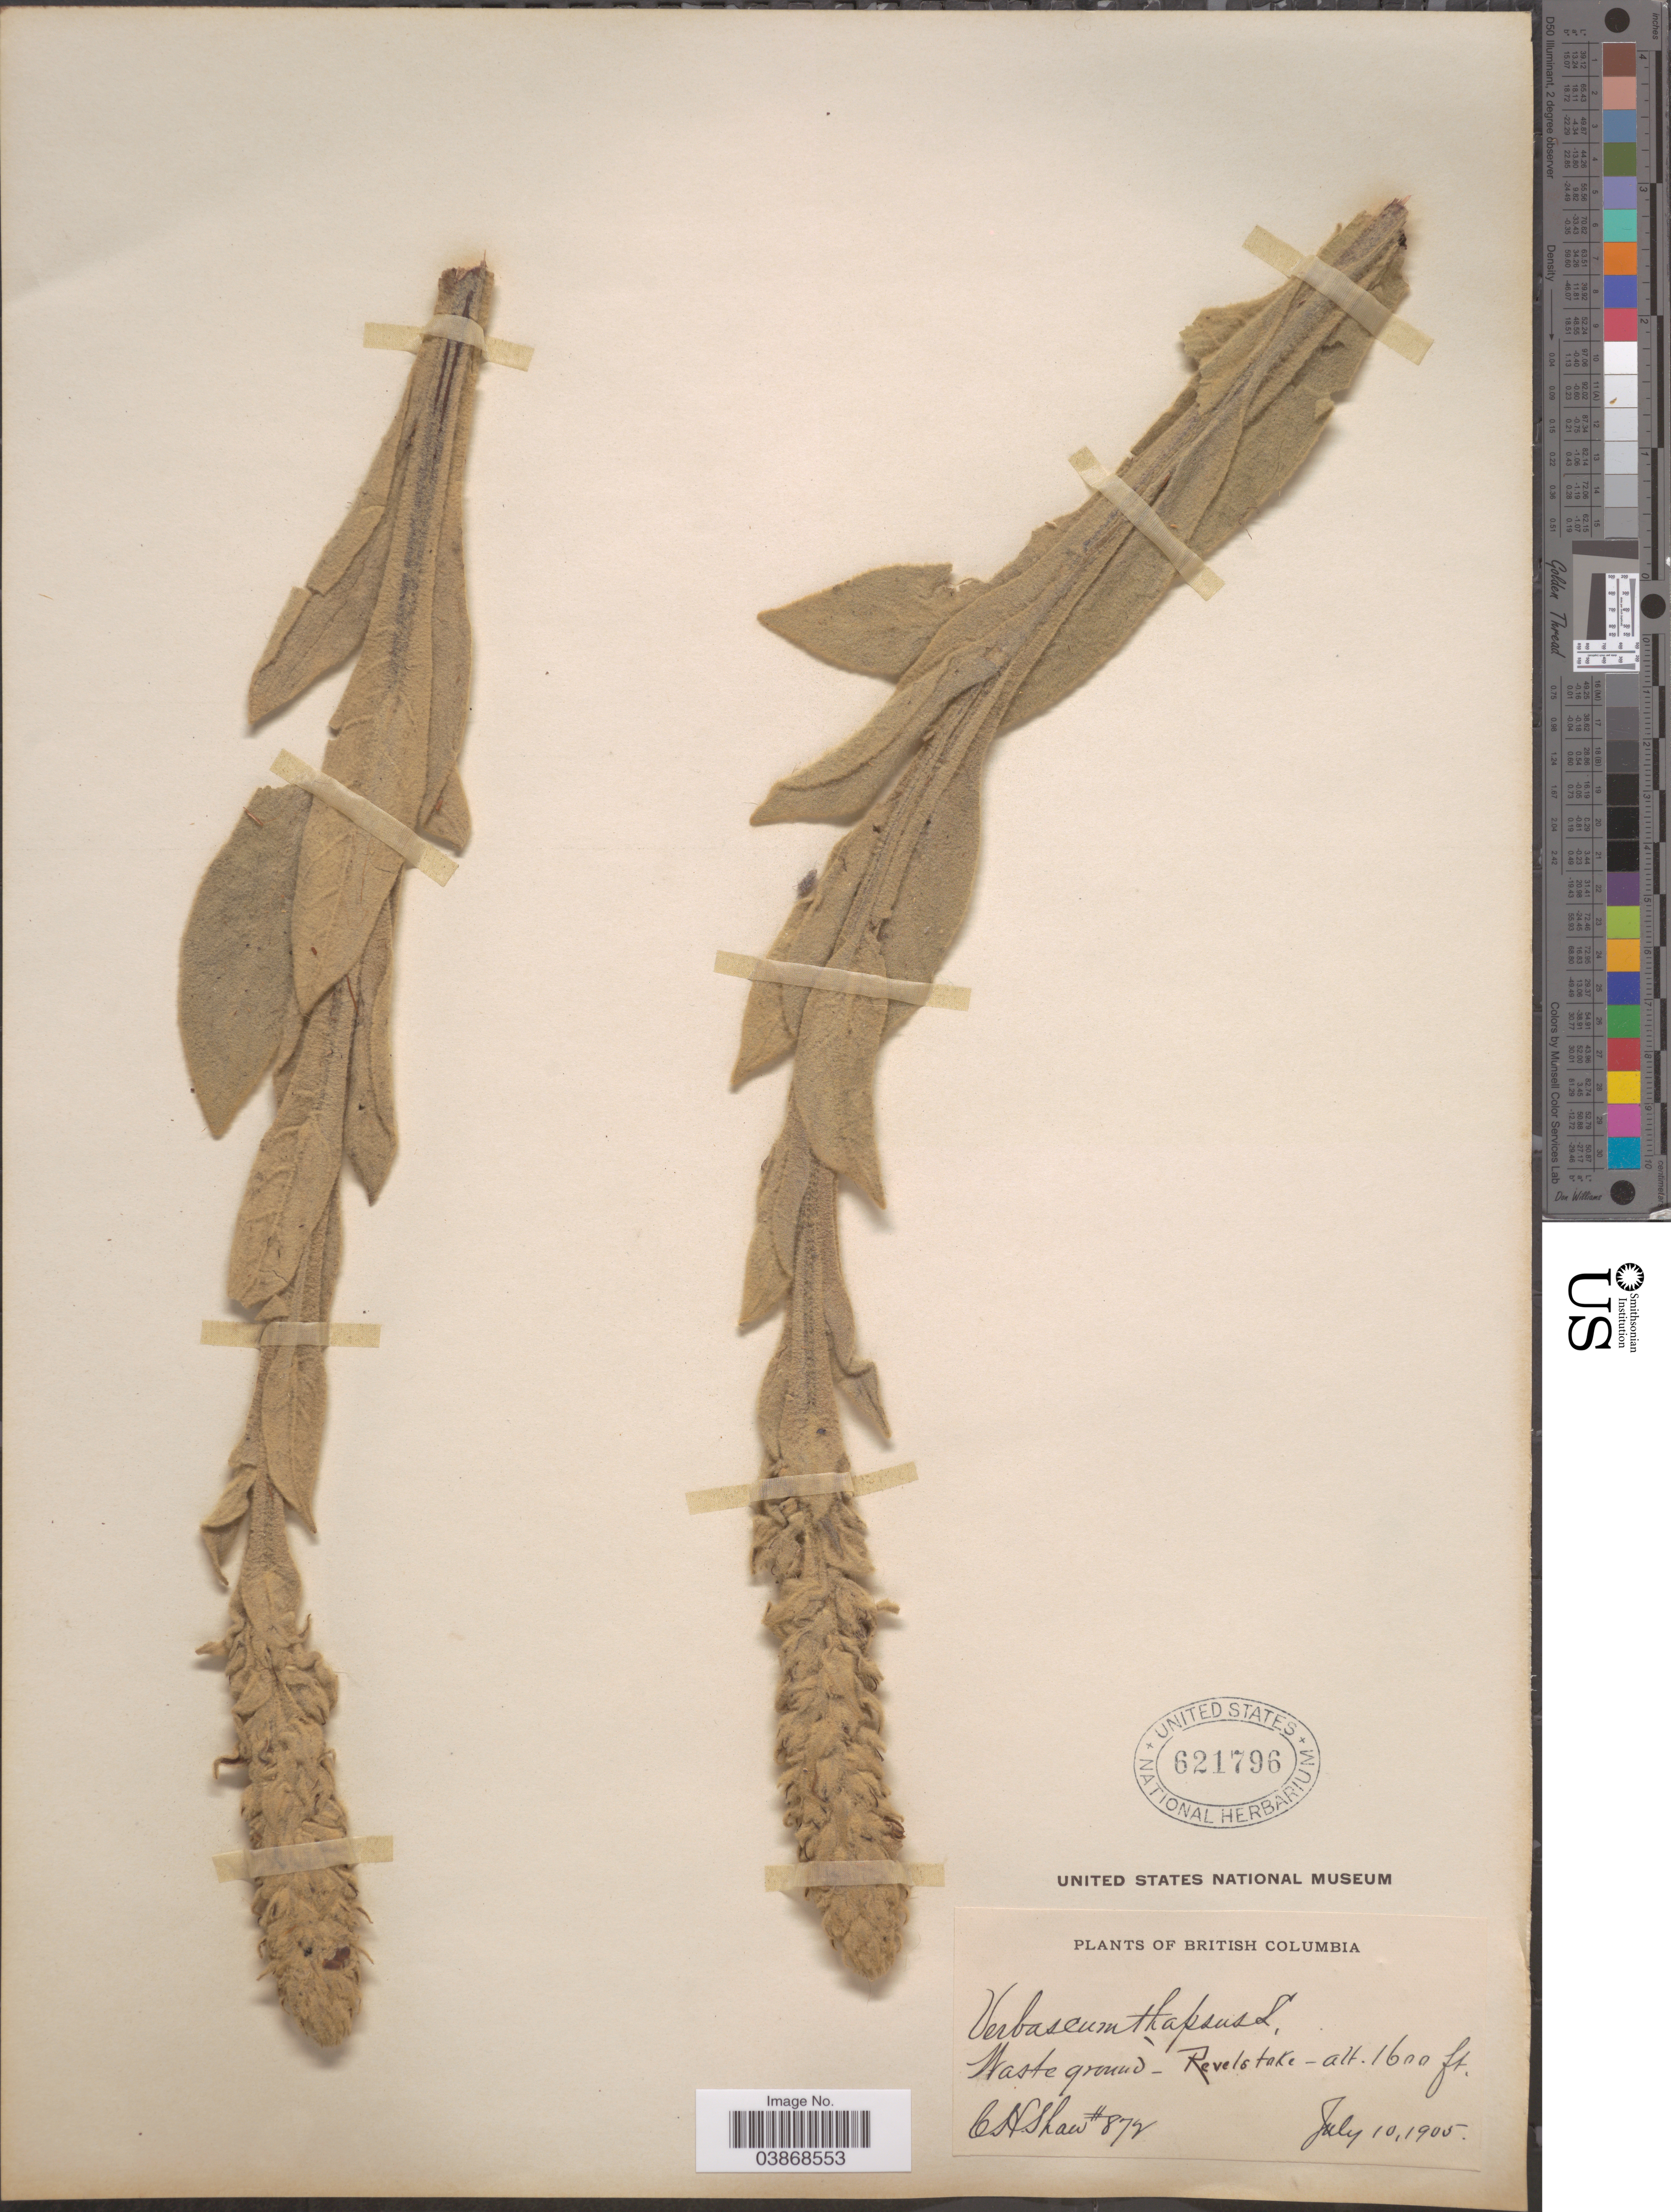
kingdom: Plantae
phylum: Tracheophyta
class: Magnoliopsida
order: Lamiales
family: Scrophulariaceae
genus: Verbascum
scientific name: Verbascum thapsus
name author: L.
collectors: C. H. Shaw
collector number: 872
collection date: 1905-07-10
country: Canada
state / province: British Columbia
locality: Revelstake.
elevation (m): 488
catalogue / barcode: US 621796